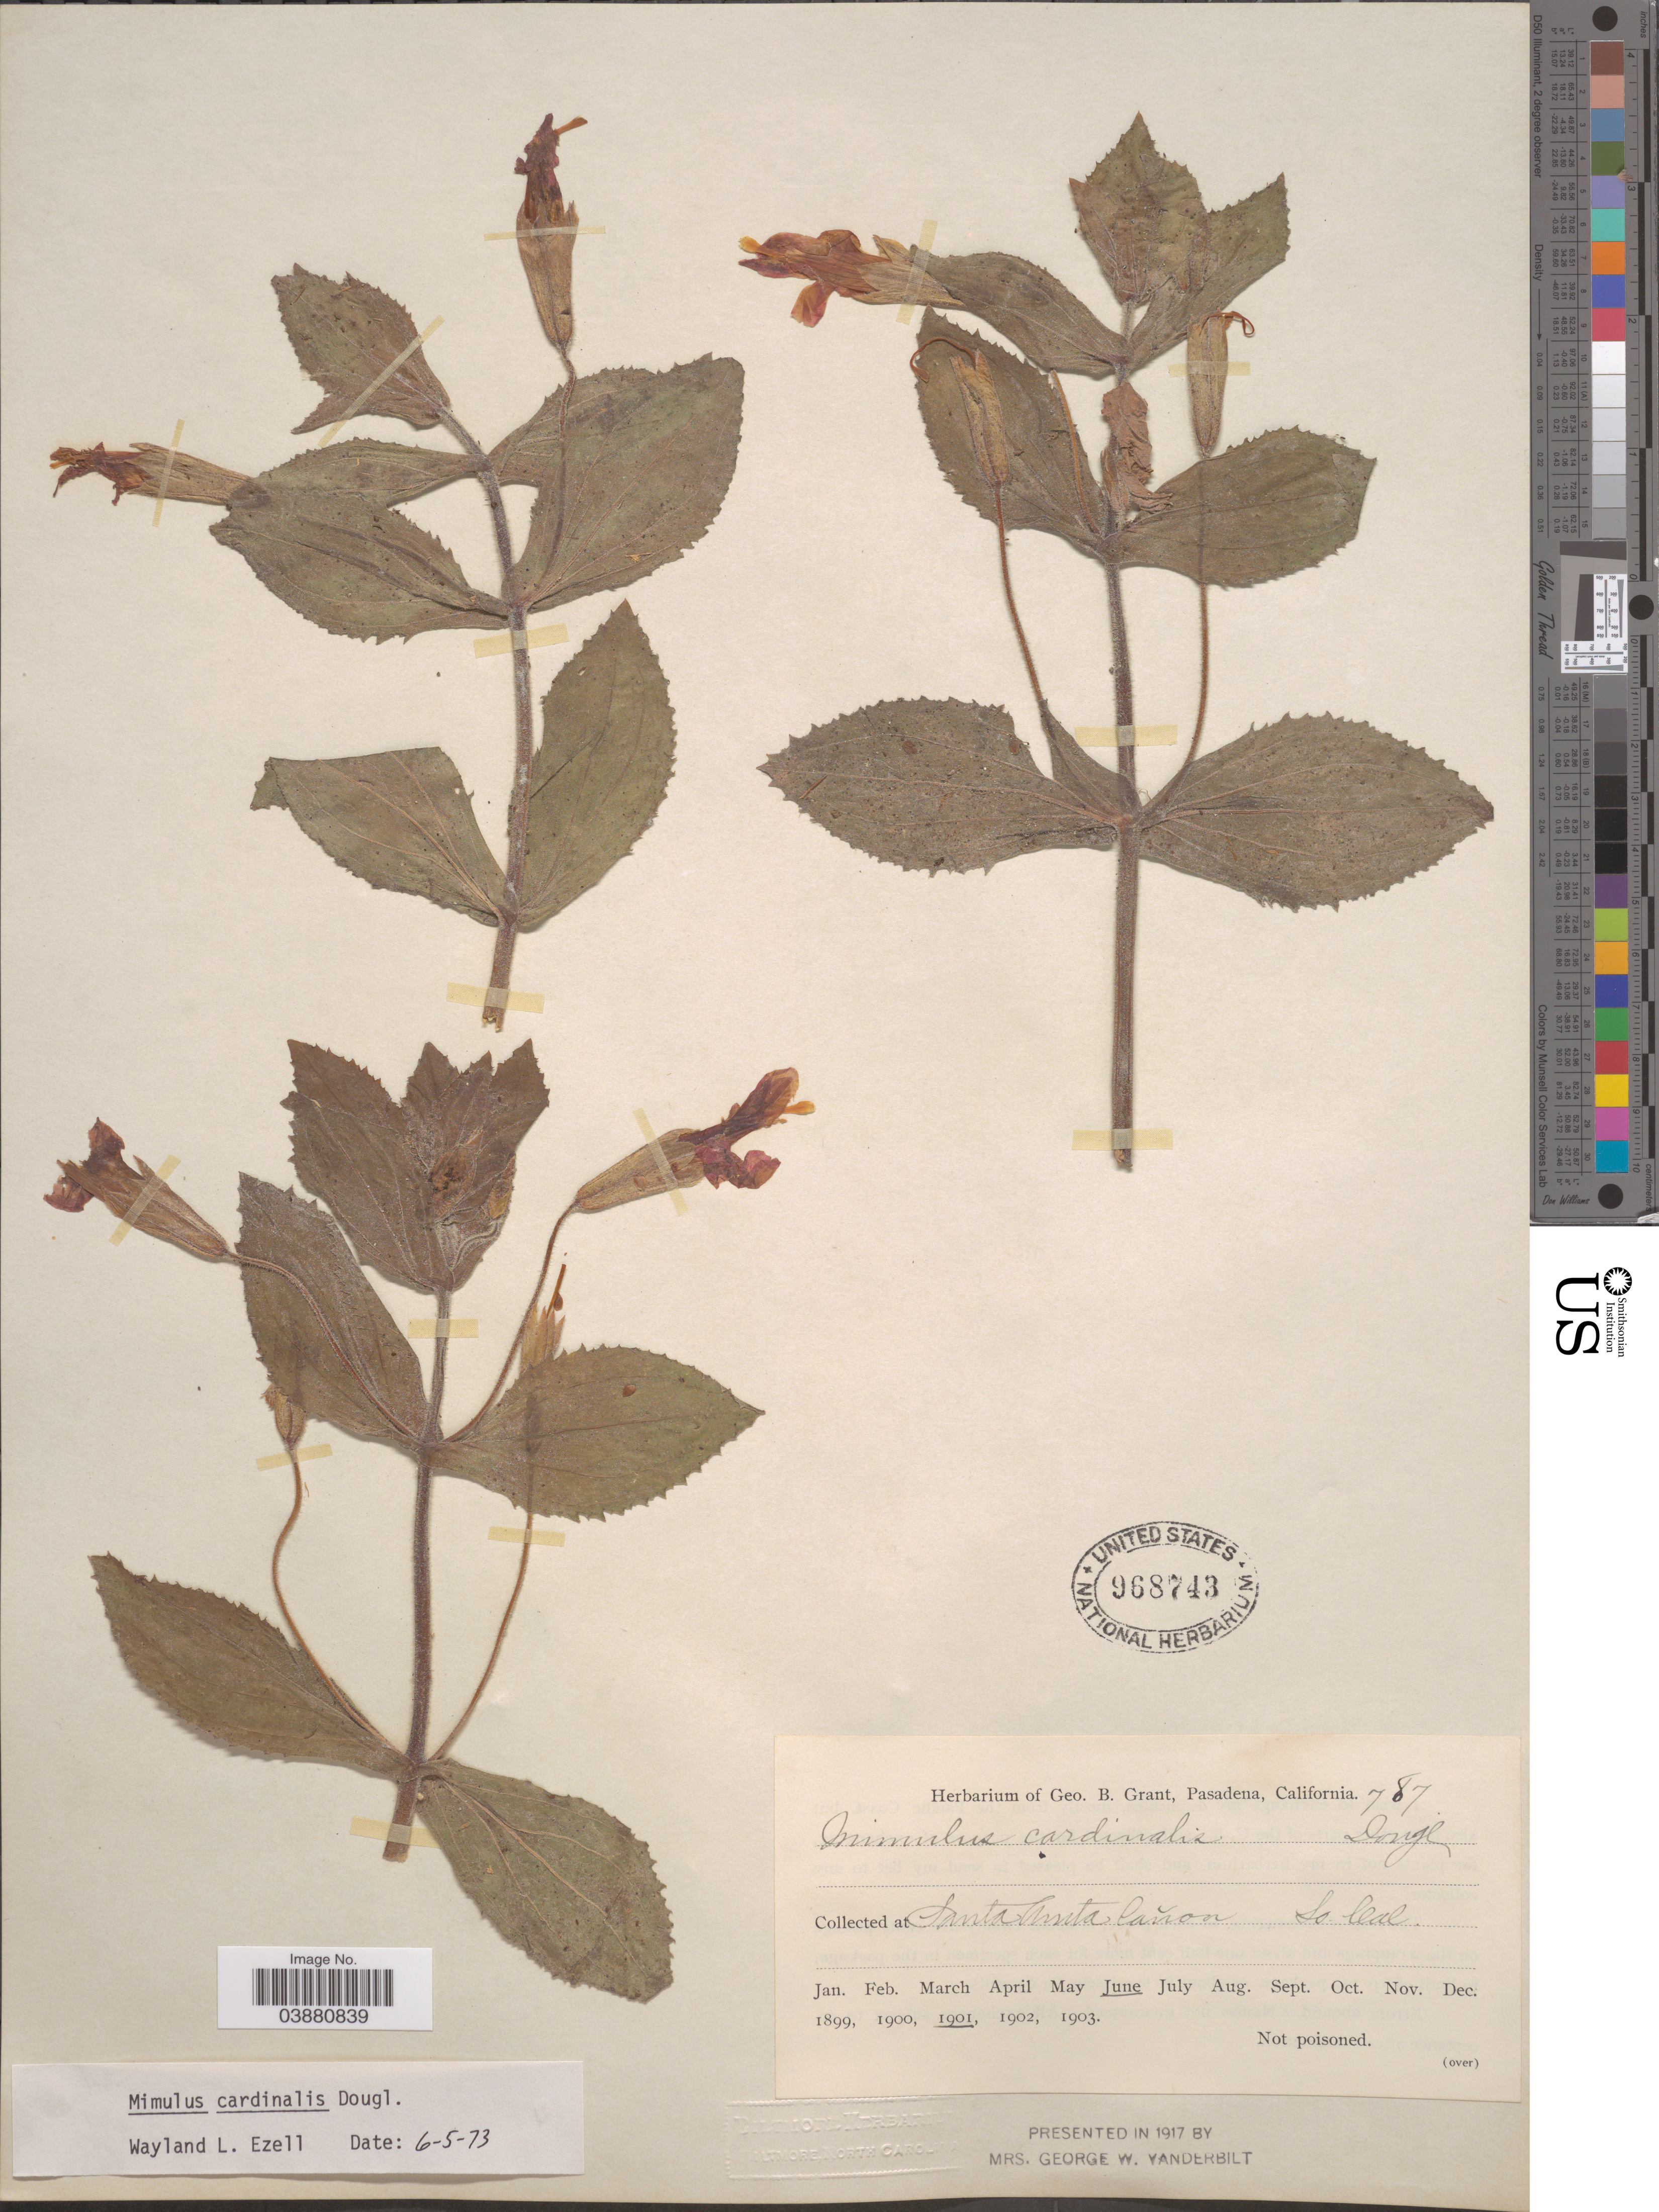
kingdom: Plantae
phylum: Tracheophyta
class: Magnoliopsida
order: Lamiales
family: Phrymaceae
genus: Mimulus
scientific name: Mimulus cardinalis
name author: Douglas ex Benth.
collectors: ex herb. Geo. B. Grant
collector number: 787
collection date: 1901-06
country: United States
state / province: California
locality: Santa Anita Cañon. So Cal.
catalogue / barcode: US 968743